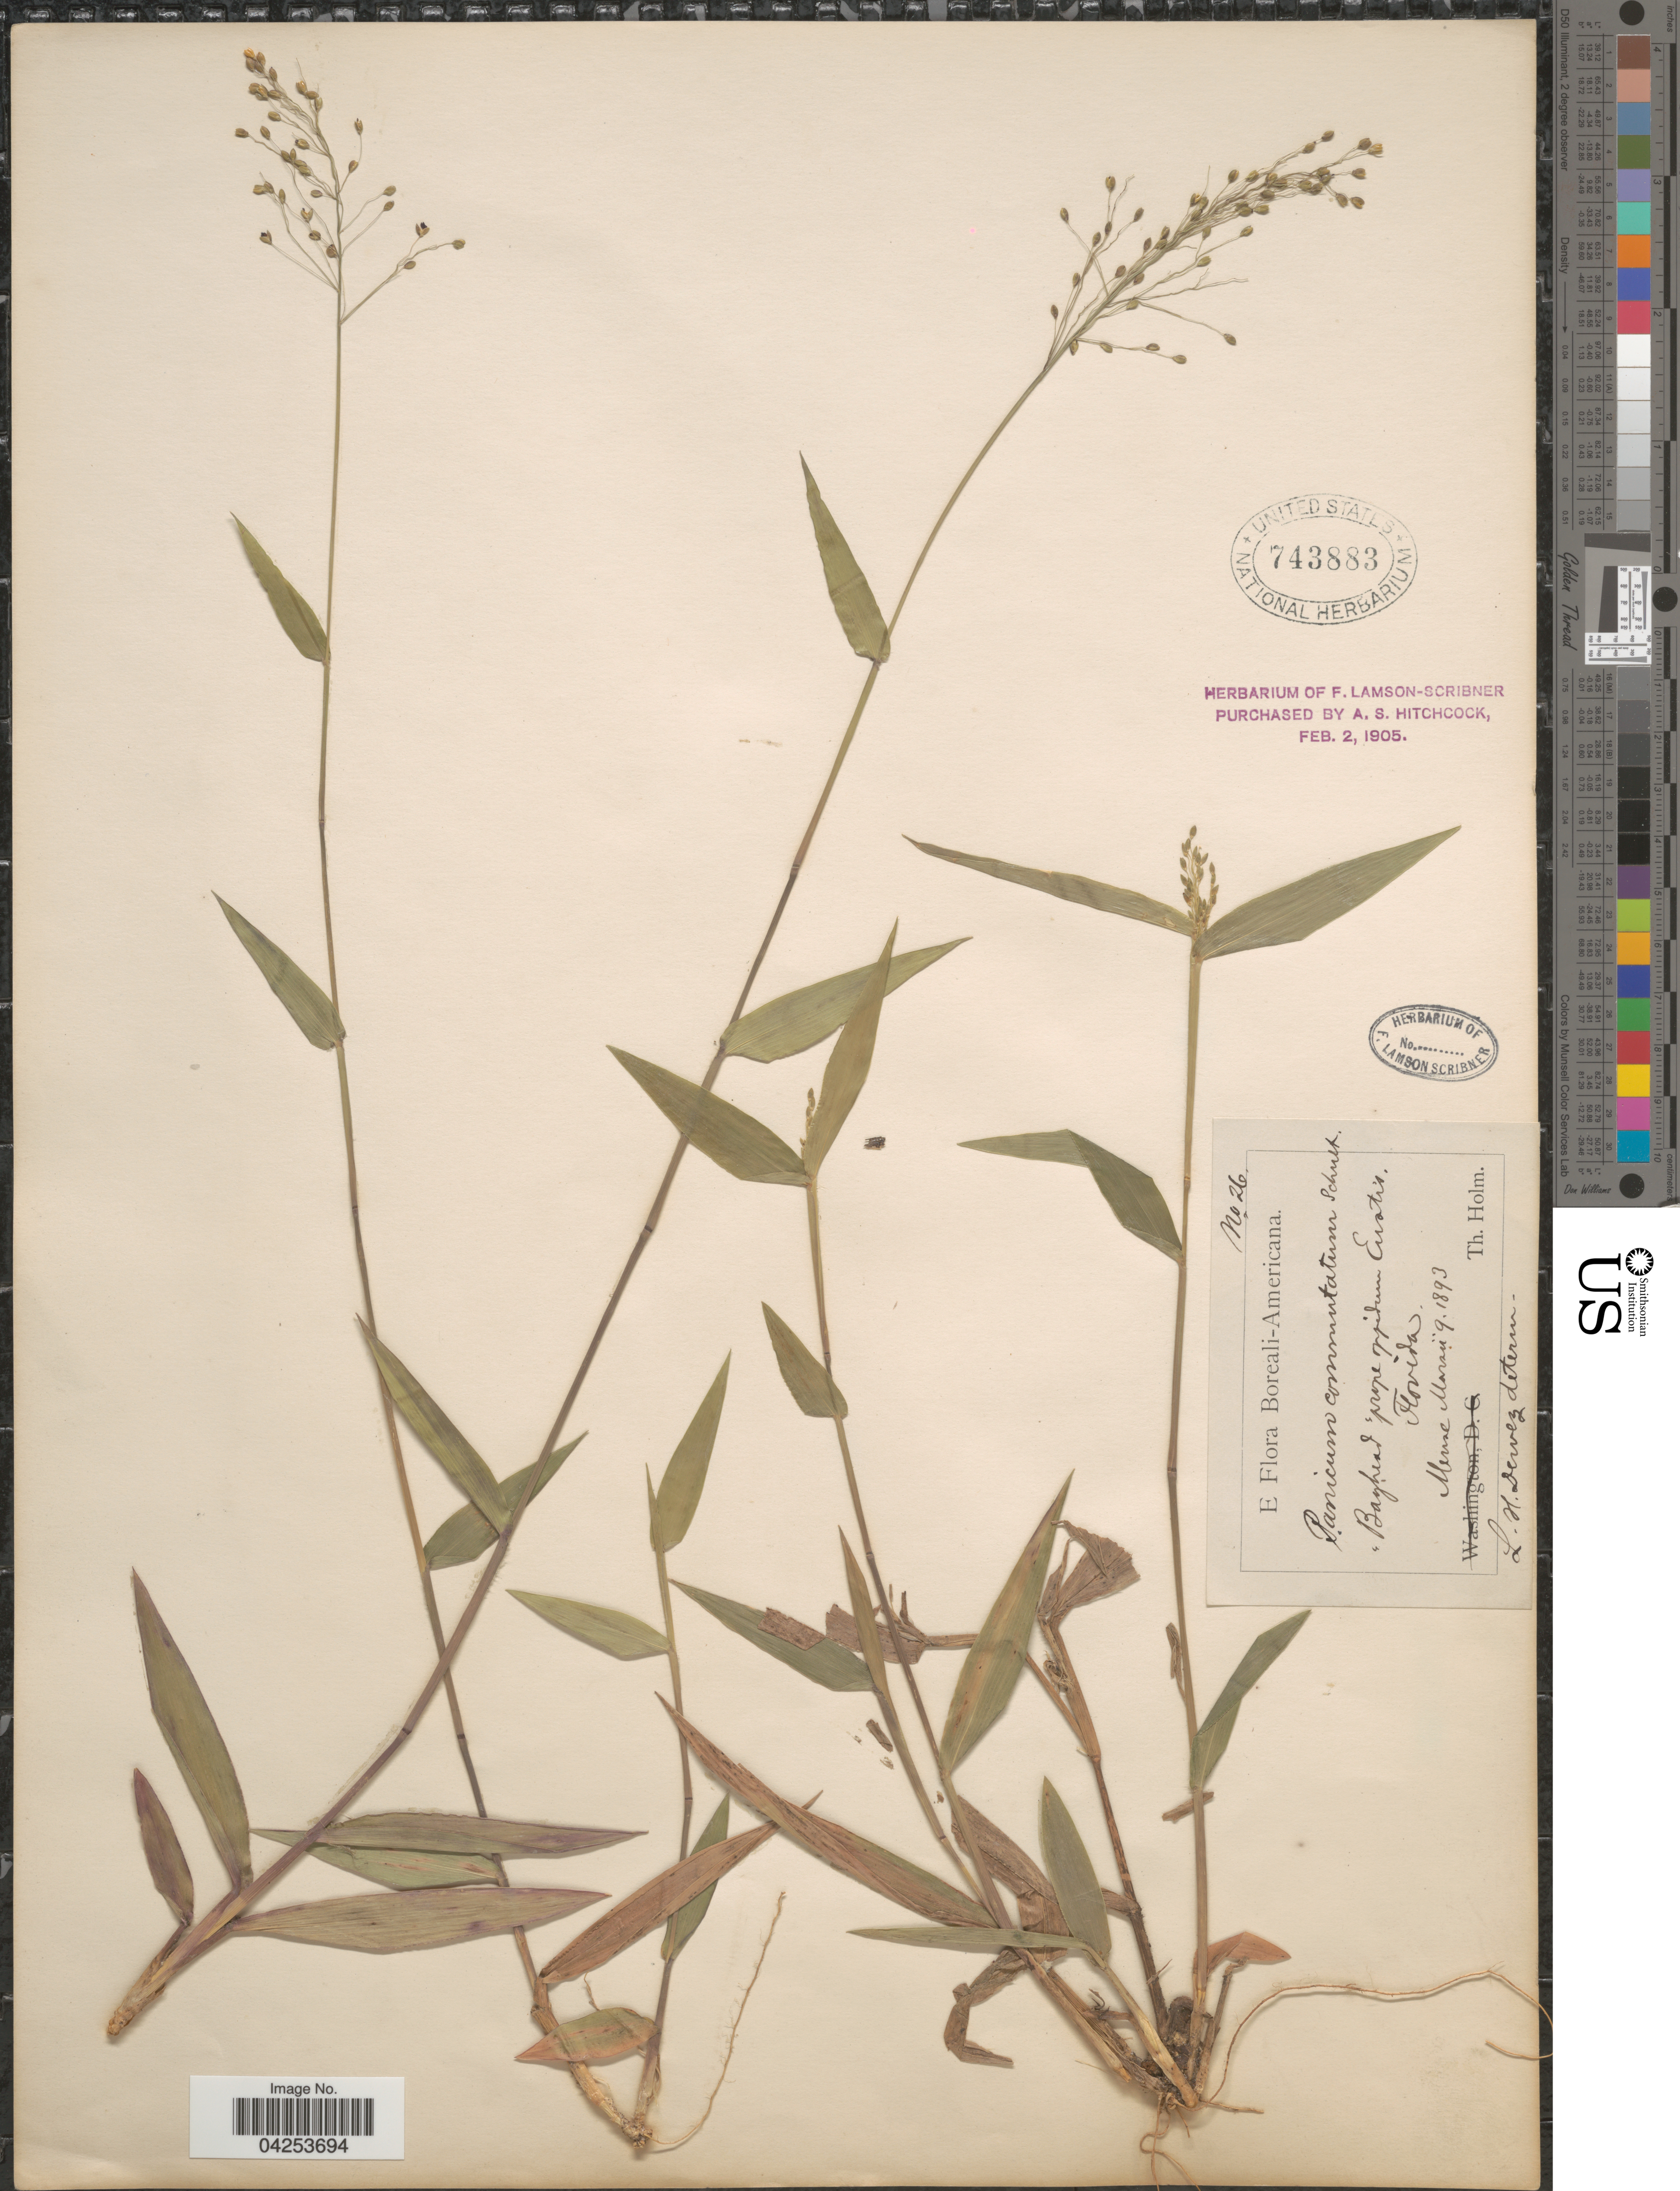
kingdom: Plantae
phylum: Tracheophyta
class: Liliopsida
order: Poales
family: Poaceae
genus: Dichanthelium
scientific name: Dichanthelium commutatum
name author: (Schult.) Gould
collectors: T. Holm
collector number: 26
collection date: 1893-03-09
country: United States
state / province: Florida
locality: Boreali-Americana. Bayhead prope oppidum Eustis.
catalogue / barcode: US 743883